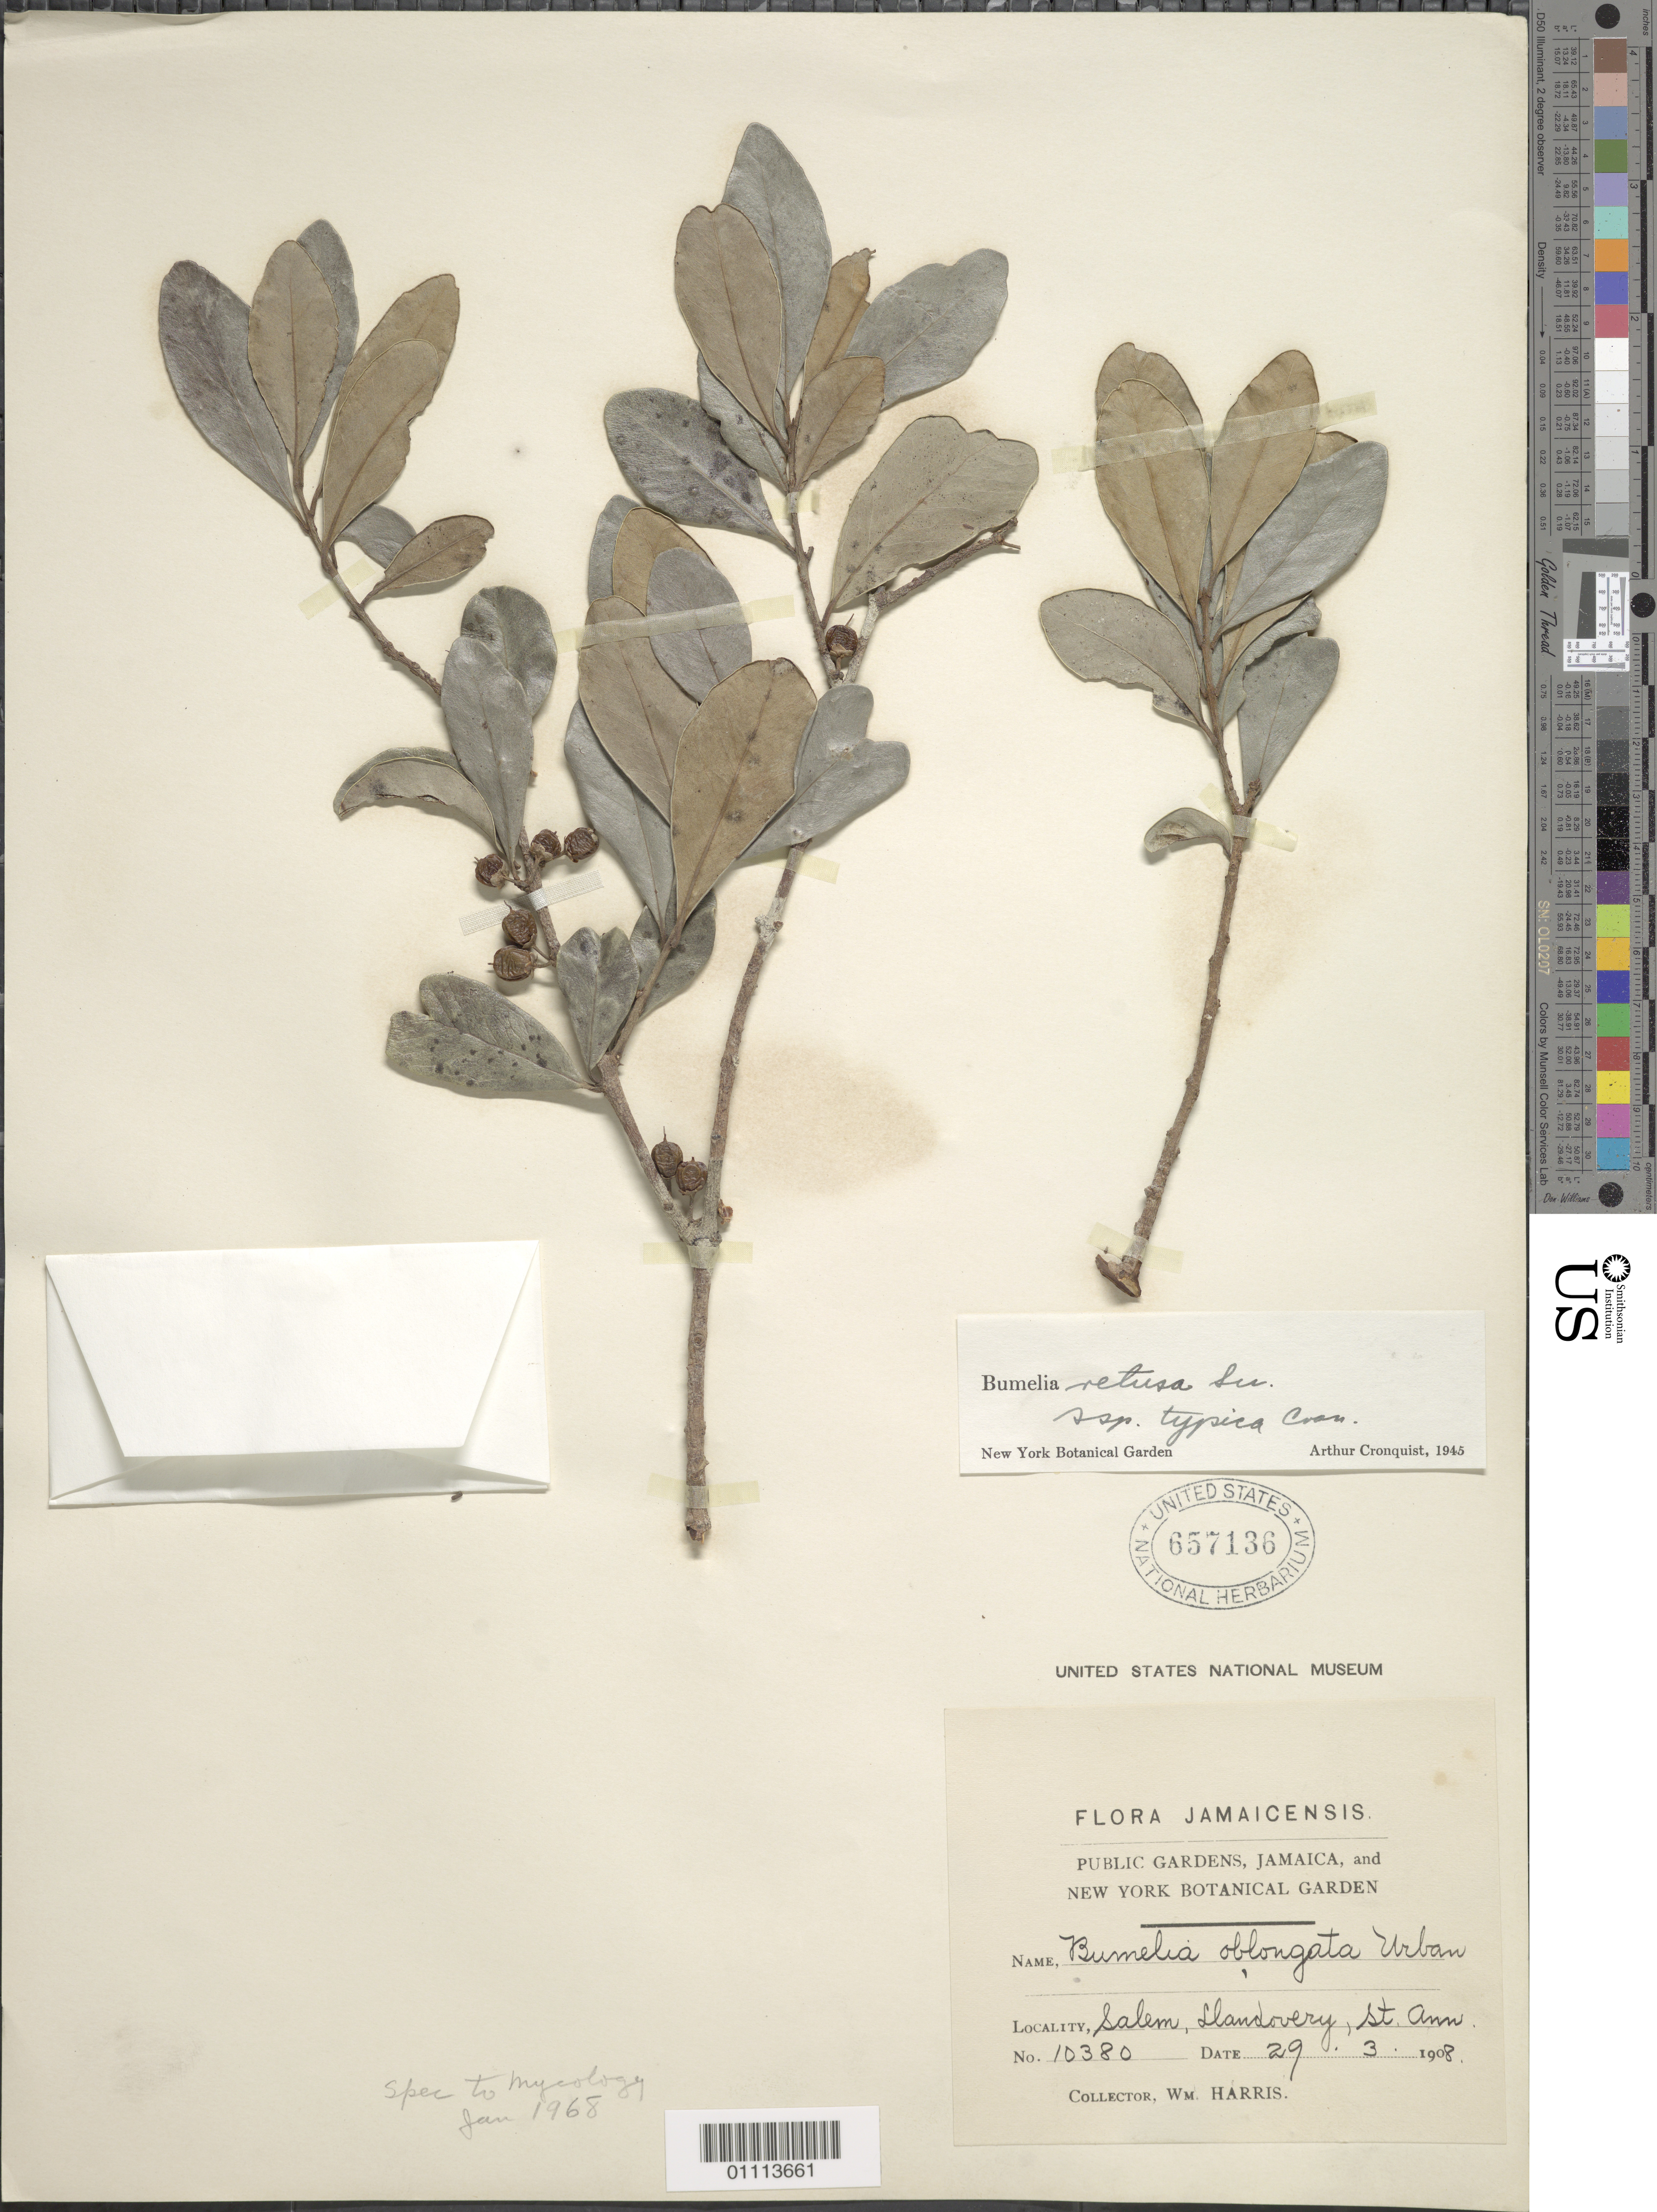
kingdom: Plantae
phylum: Tracheophyta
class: Magnoliopsida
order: Ericales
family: Sapotaceae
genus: Sideroxylon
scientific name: Sideroxylon americanum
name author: (Mill.) T.D. Penn.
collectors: W. Harris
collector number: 10380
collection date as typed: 29 Mar 1908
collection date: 1908-03-29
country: Jamaica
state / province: Saint Ann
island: Jamaica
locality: Salem, Llandovery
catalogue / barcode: US 657136